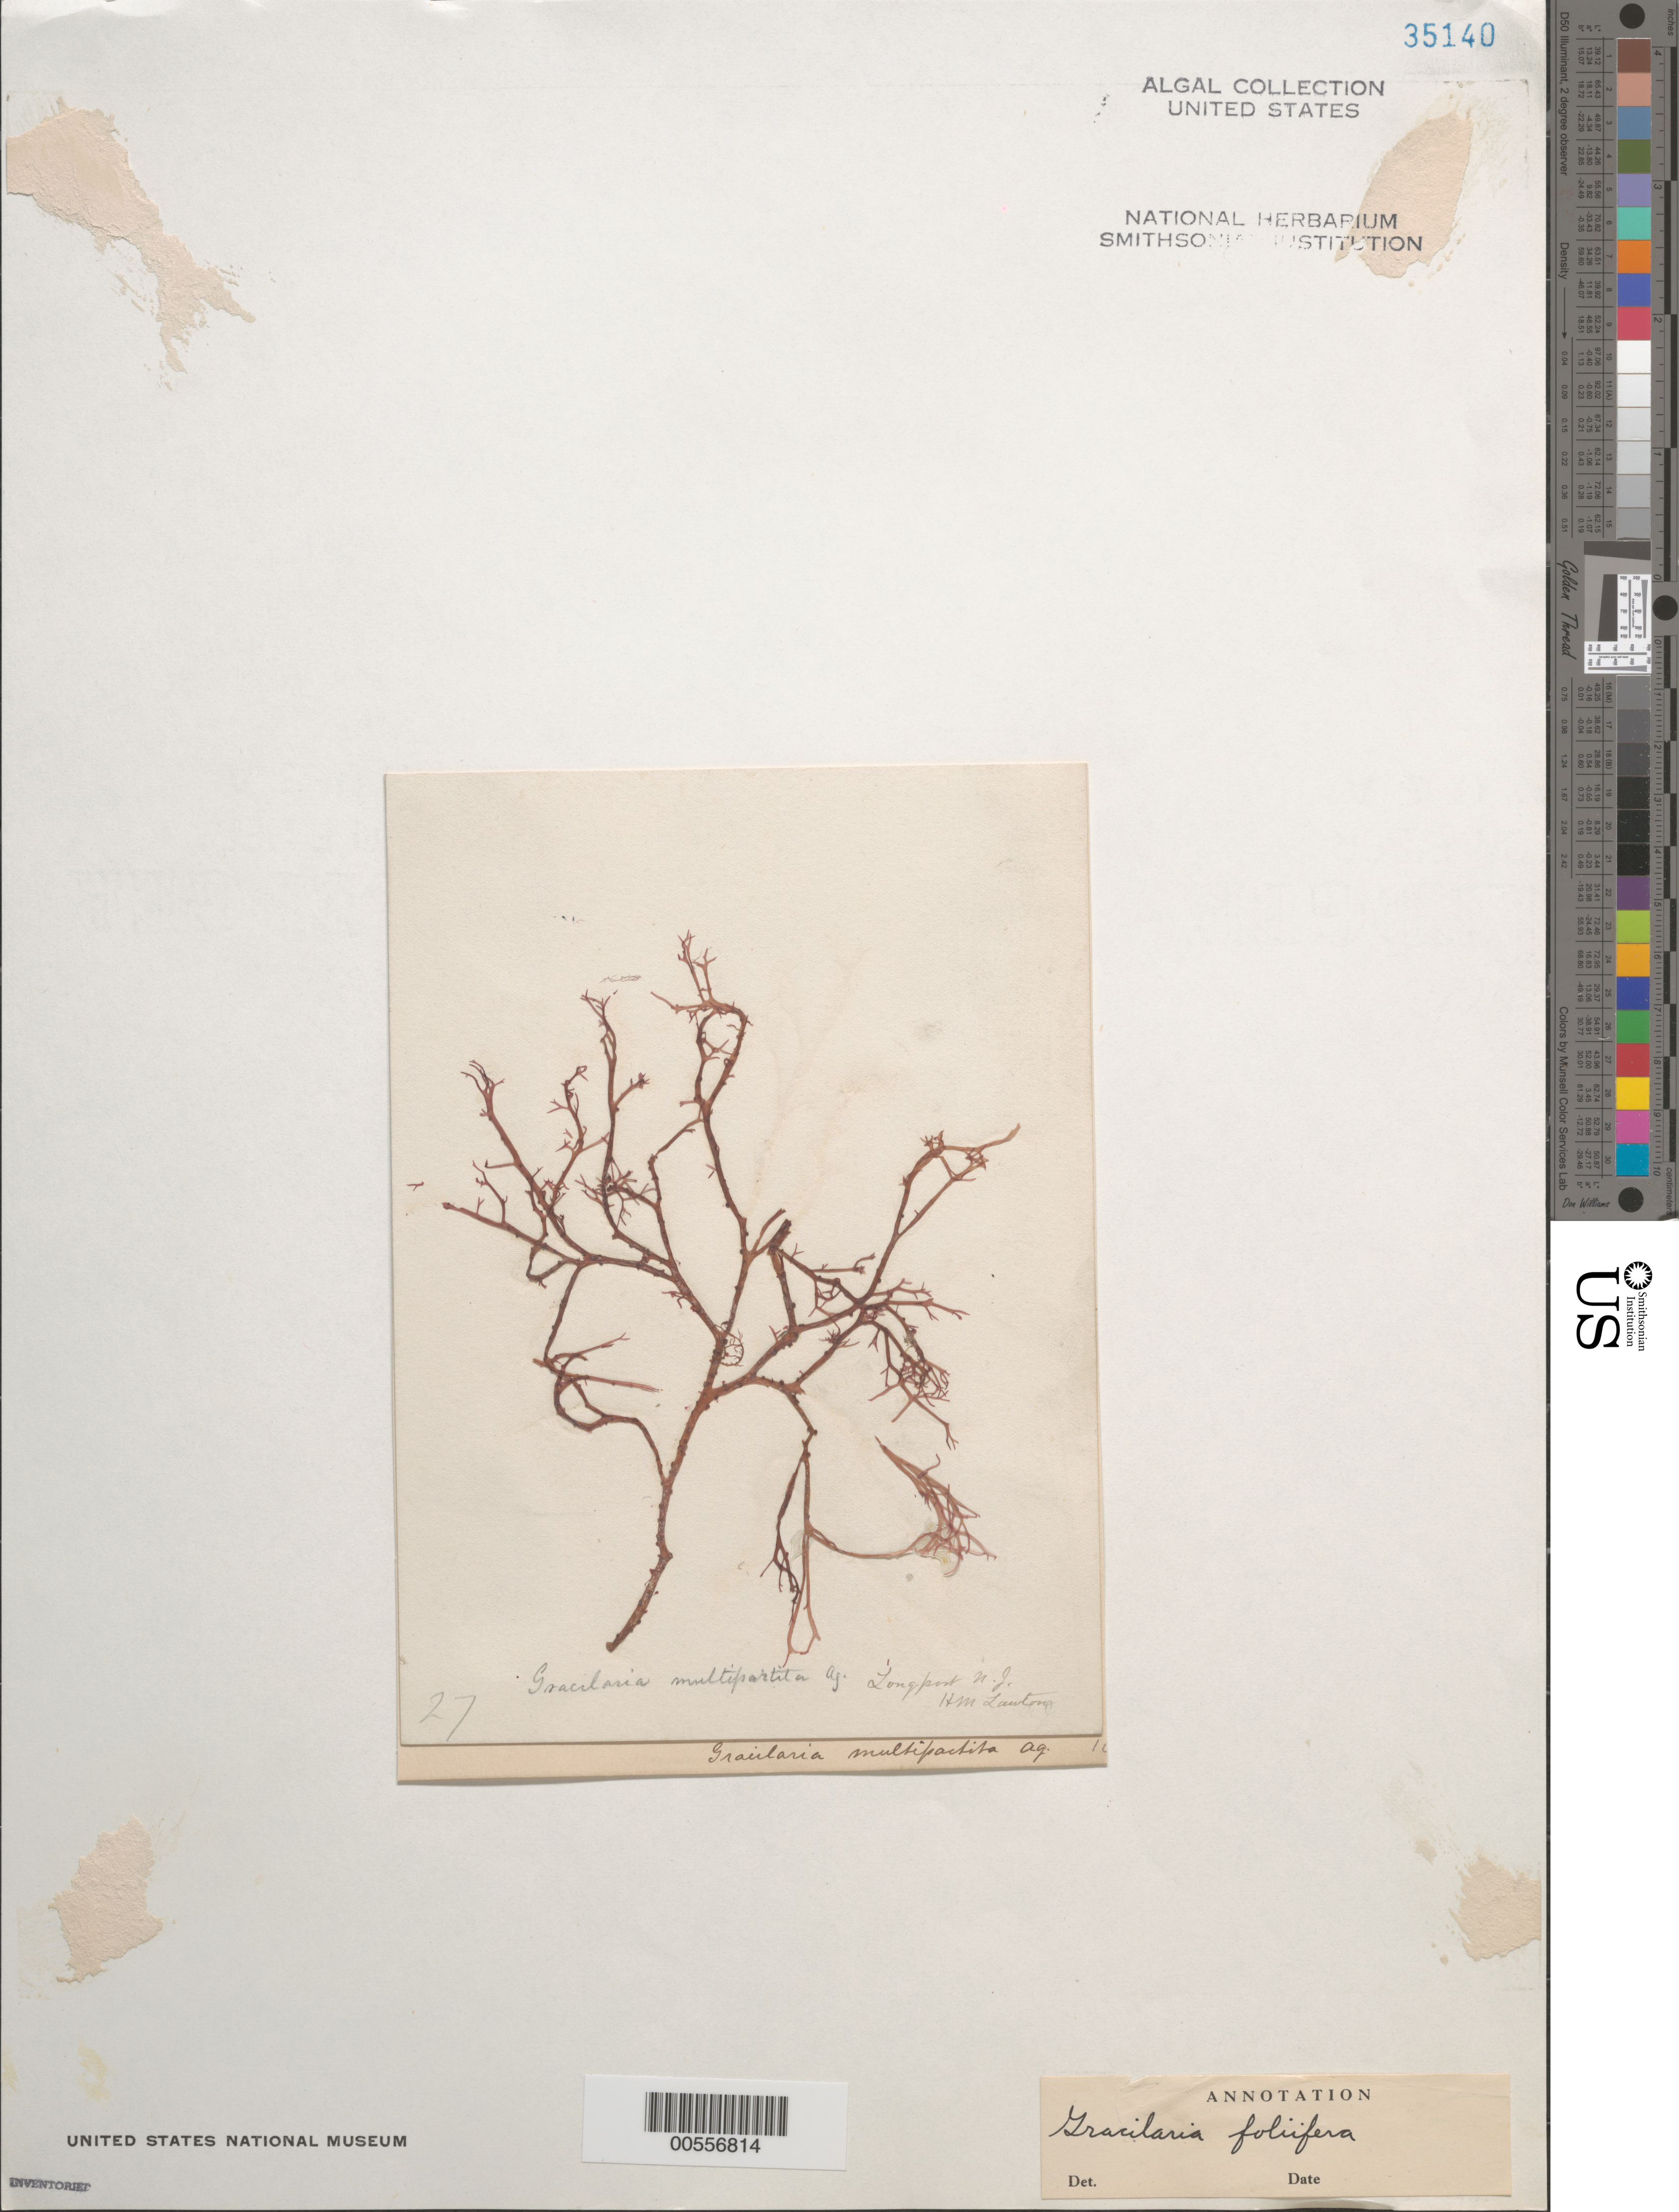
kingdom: Plantae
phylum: Rhodophyta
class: Florideophyceae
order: Gracilariales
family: Gracilariaceae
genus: Gracilaria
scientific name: Gracilaria foliifera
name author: (Forssk.) Børgesen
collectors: H. Lawton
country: United States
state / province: New Jersey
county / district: Atlantic County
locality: Longport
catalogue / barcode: US 35140